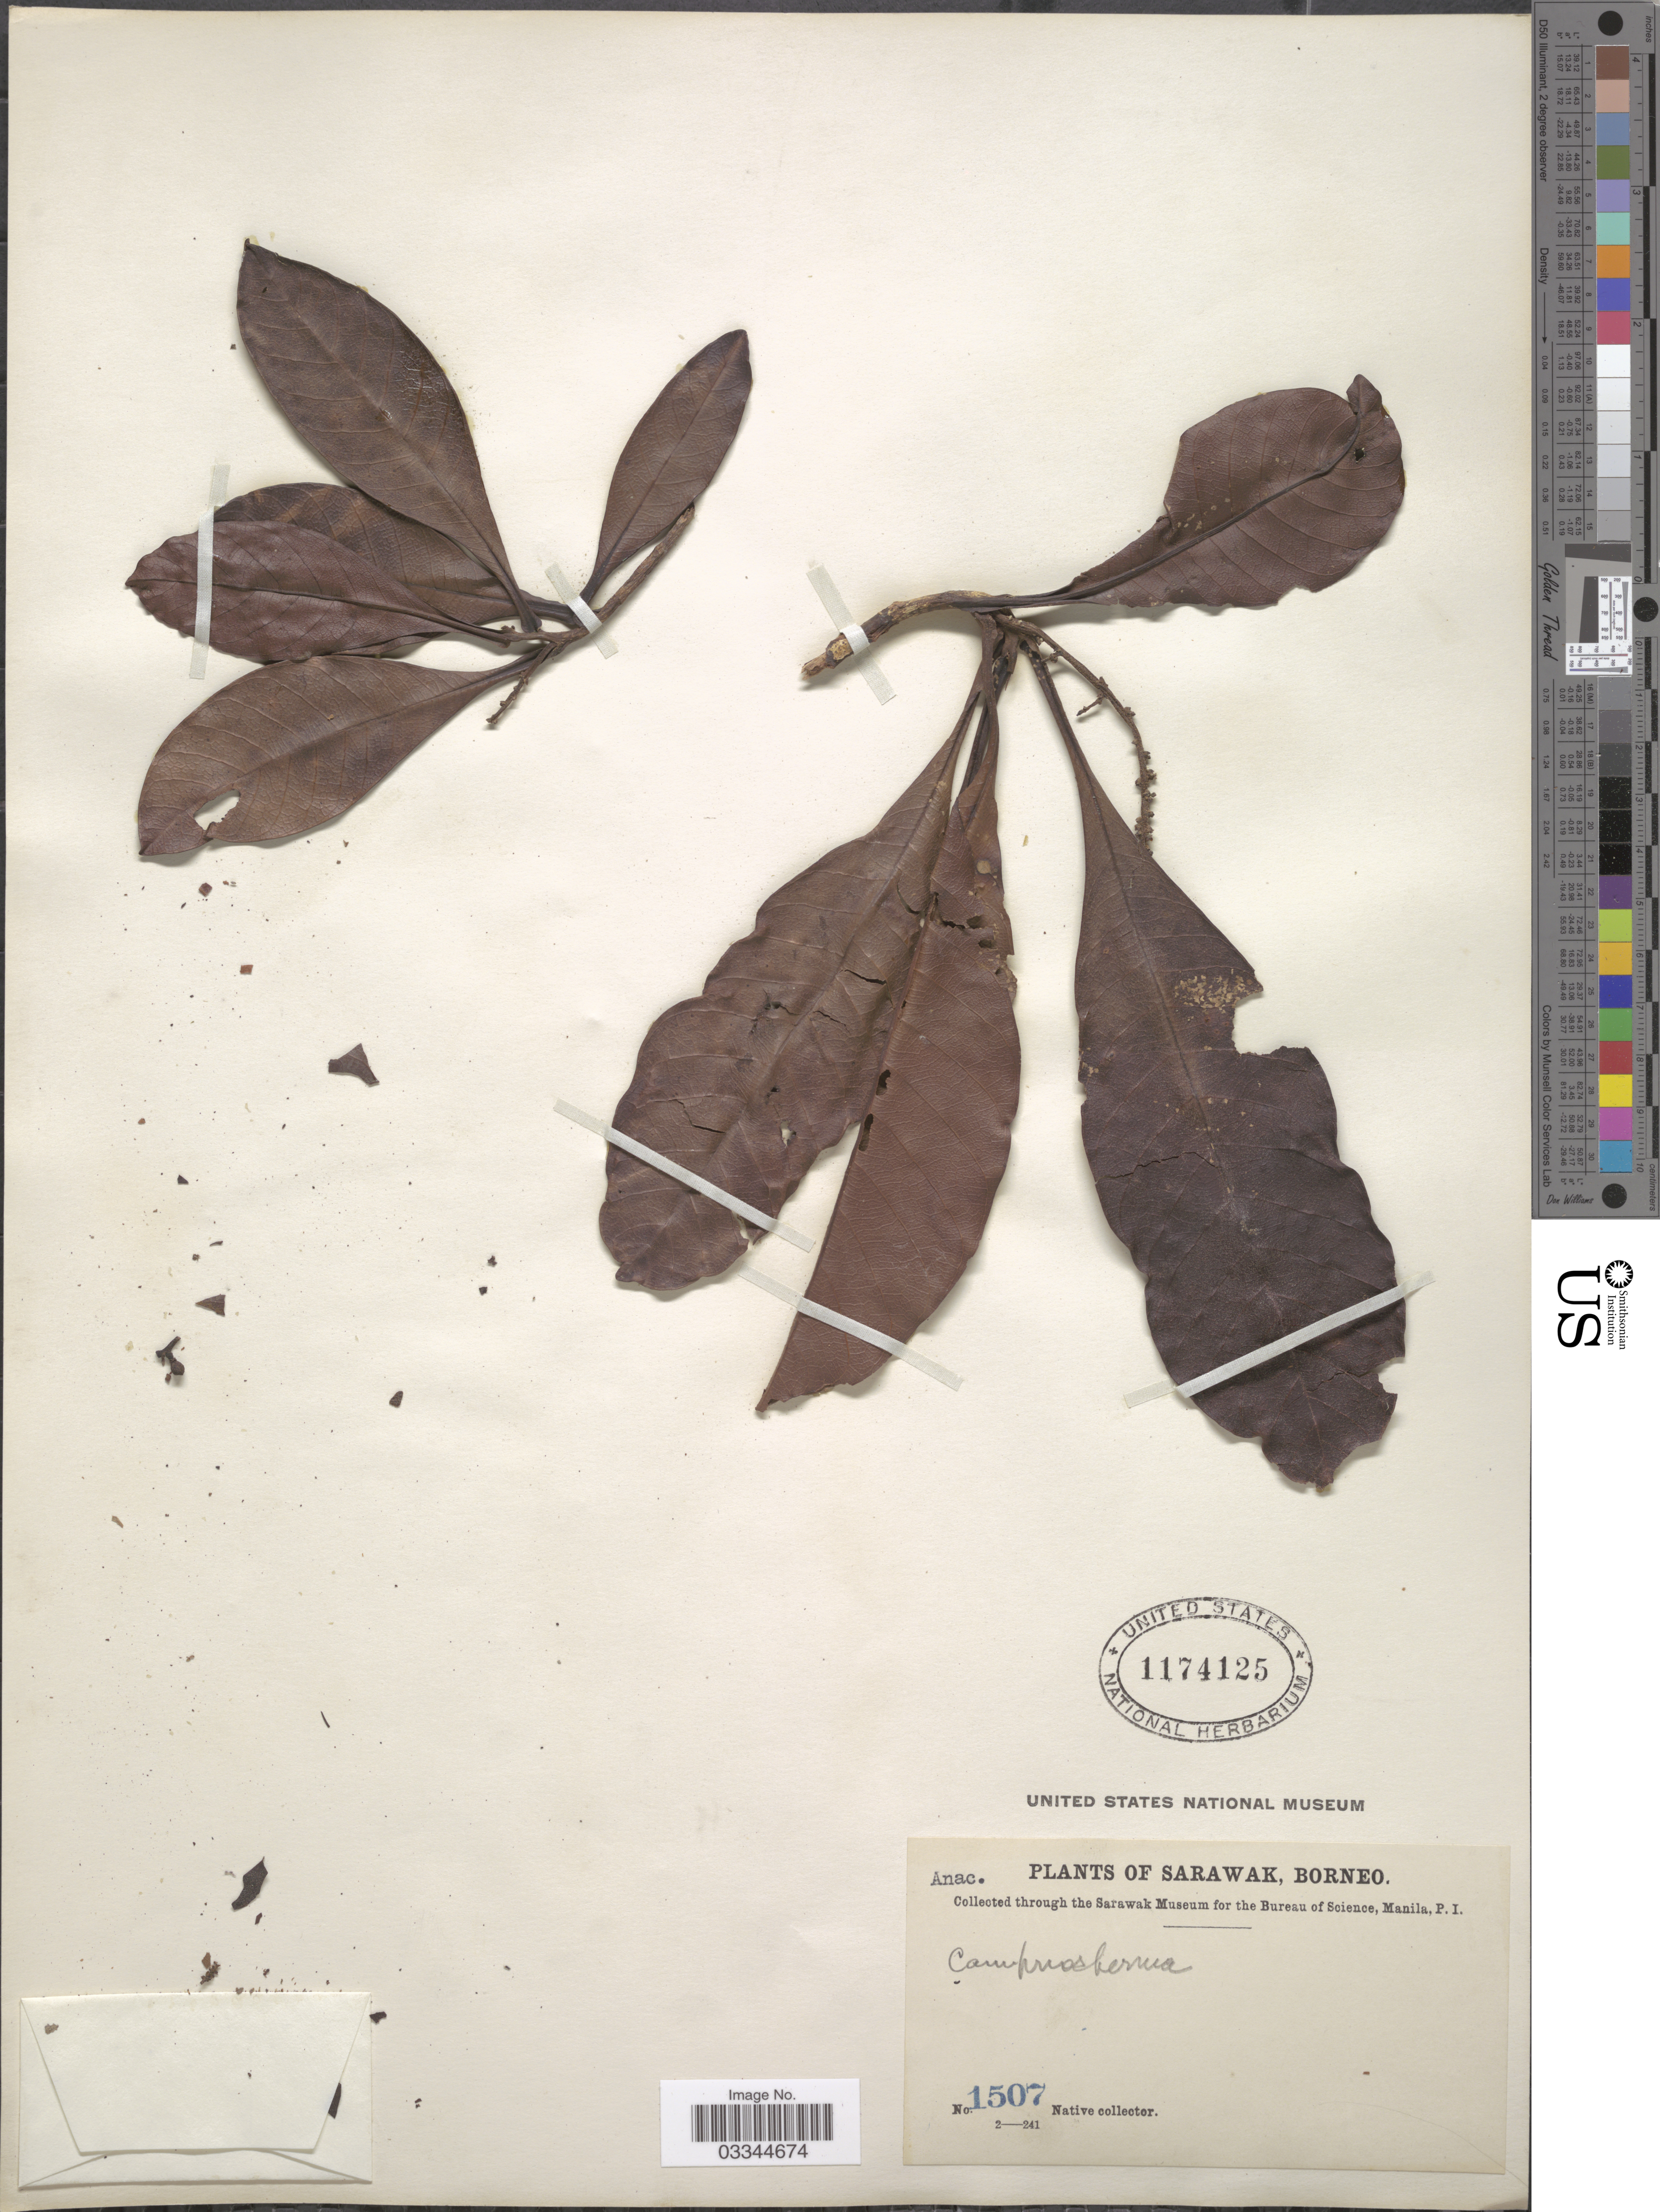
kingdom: Plantae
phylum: Tracheophyta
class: Magnoliopsida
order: Sapindales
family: Anacardiaceae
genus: Campnosperma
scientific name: Campnosperma sp.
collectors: Native collector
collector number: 1507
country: Malaysia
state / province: Sarawak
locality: Borneo.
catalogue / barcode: US 1174125